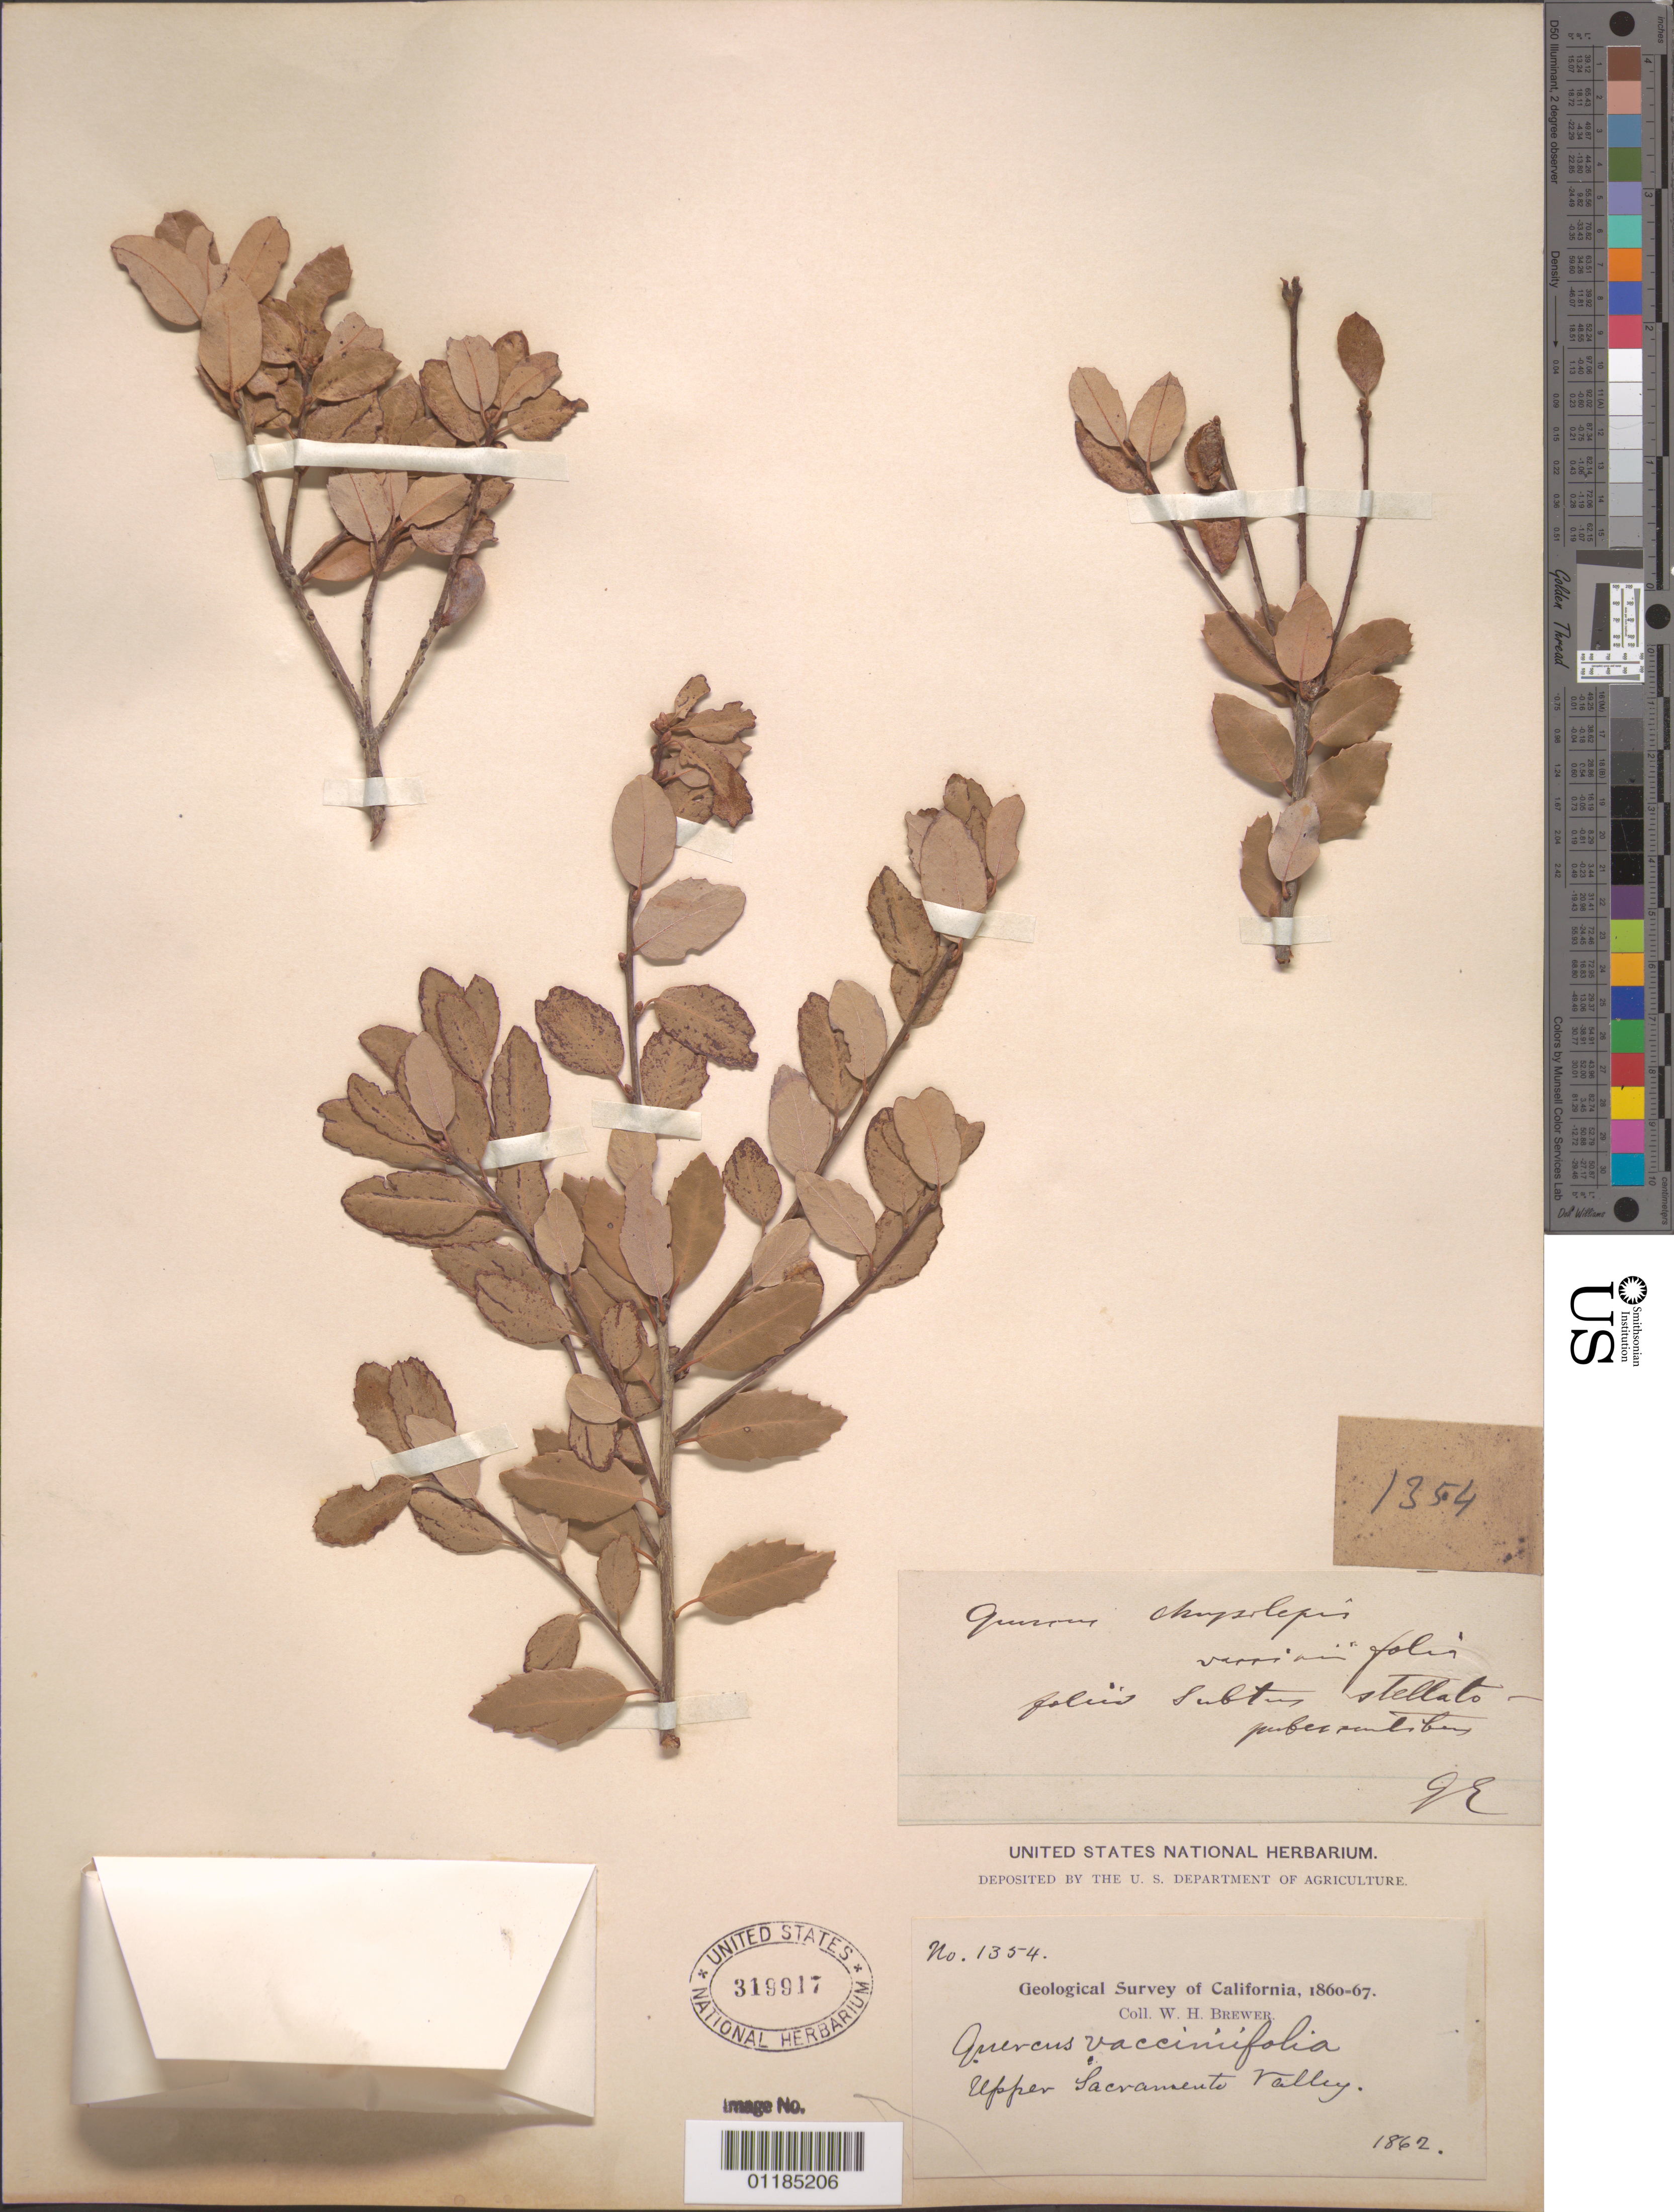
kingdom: Plantae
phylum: Tracheophyta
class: Magnoliopsida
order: Fagales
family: Fagaceae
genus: Quercus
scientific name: Quercus vacciniifolia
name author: Kellogg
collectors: W. H. Brewer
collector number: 1354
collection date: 1862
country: United States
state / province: California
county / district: Sacramento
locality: Upper Sacramento Valley.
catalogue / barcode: US 319917